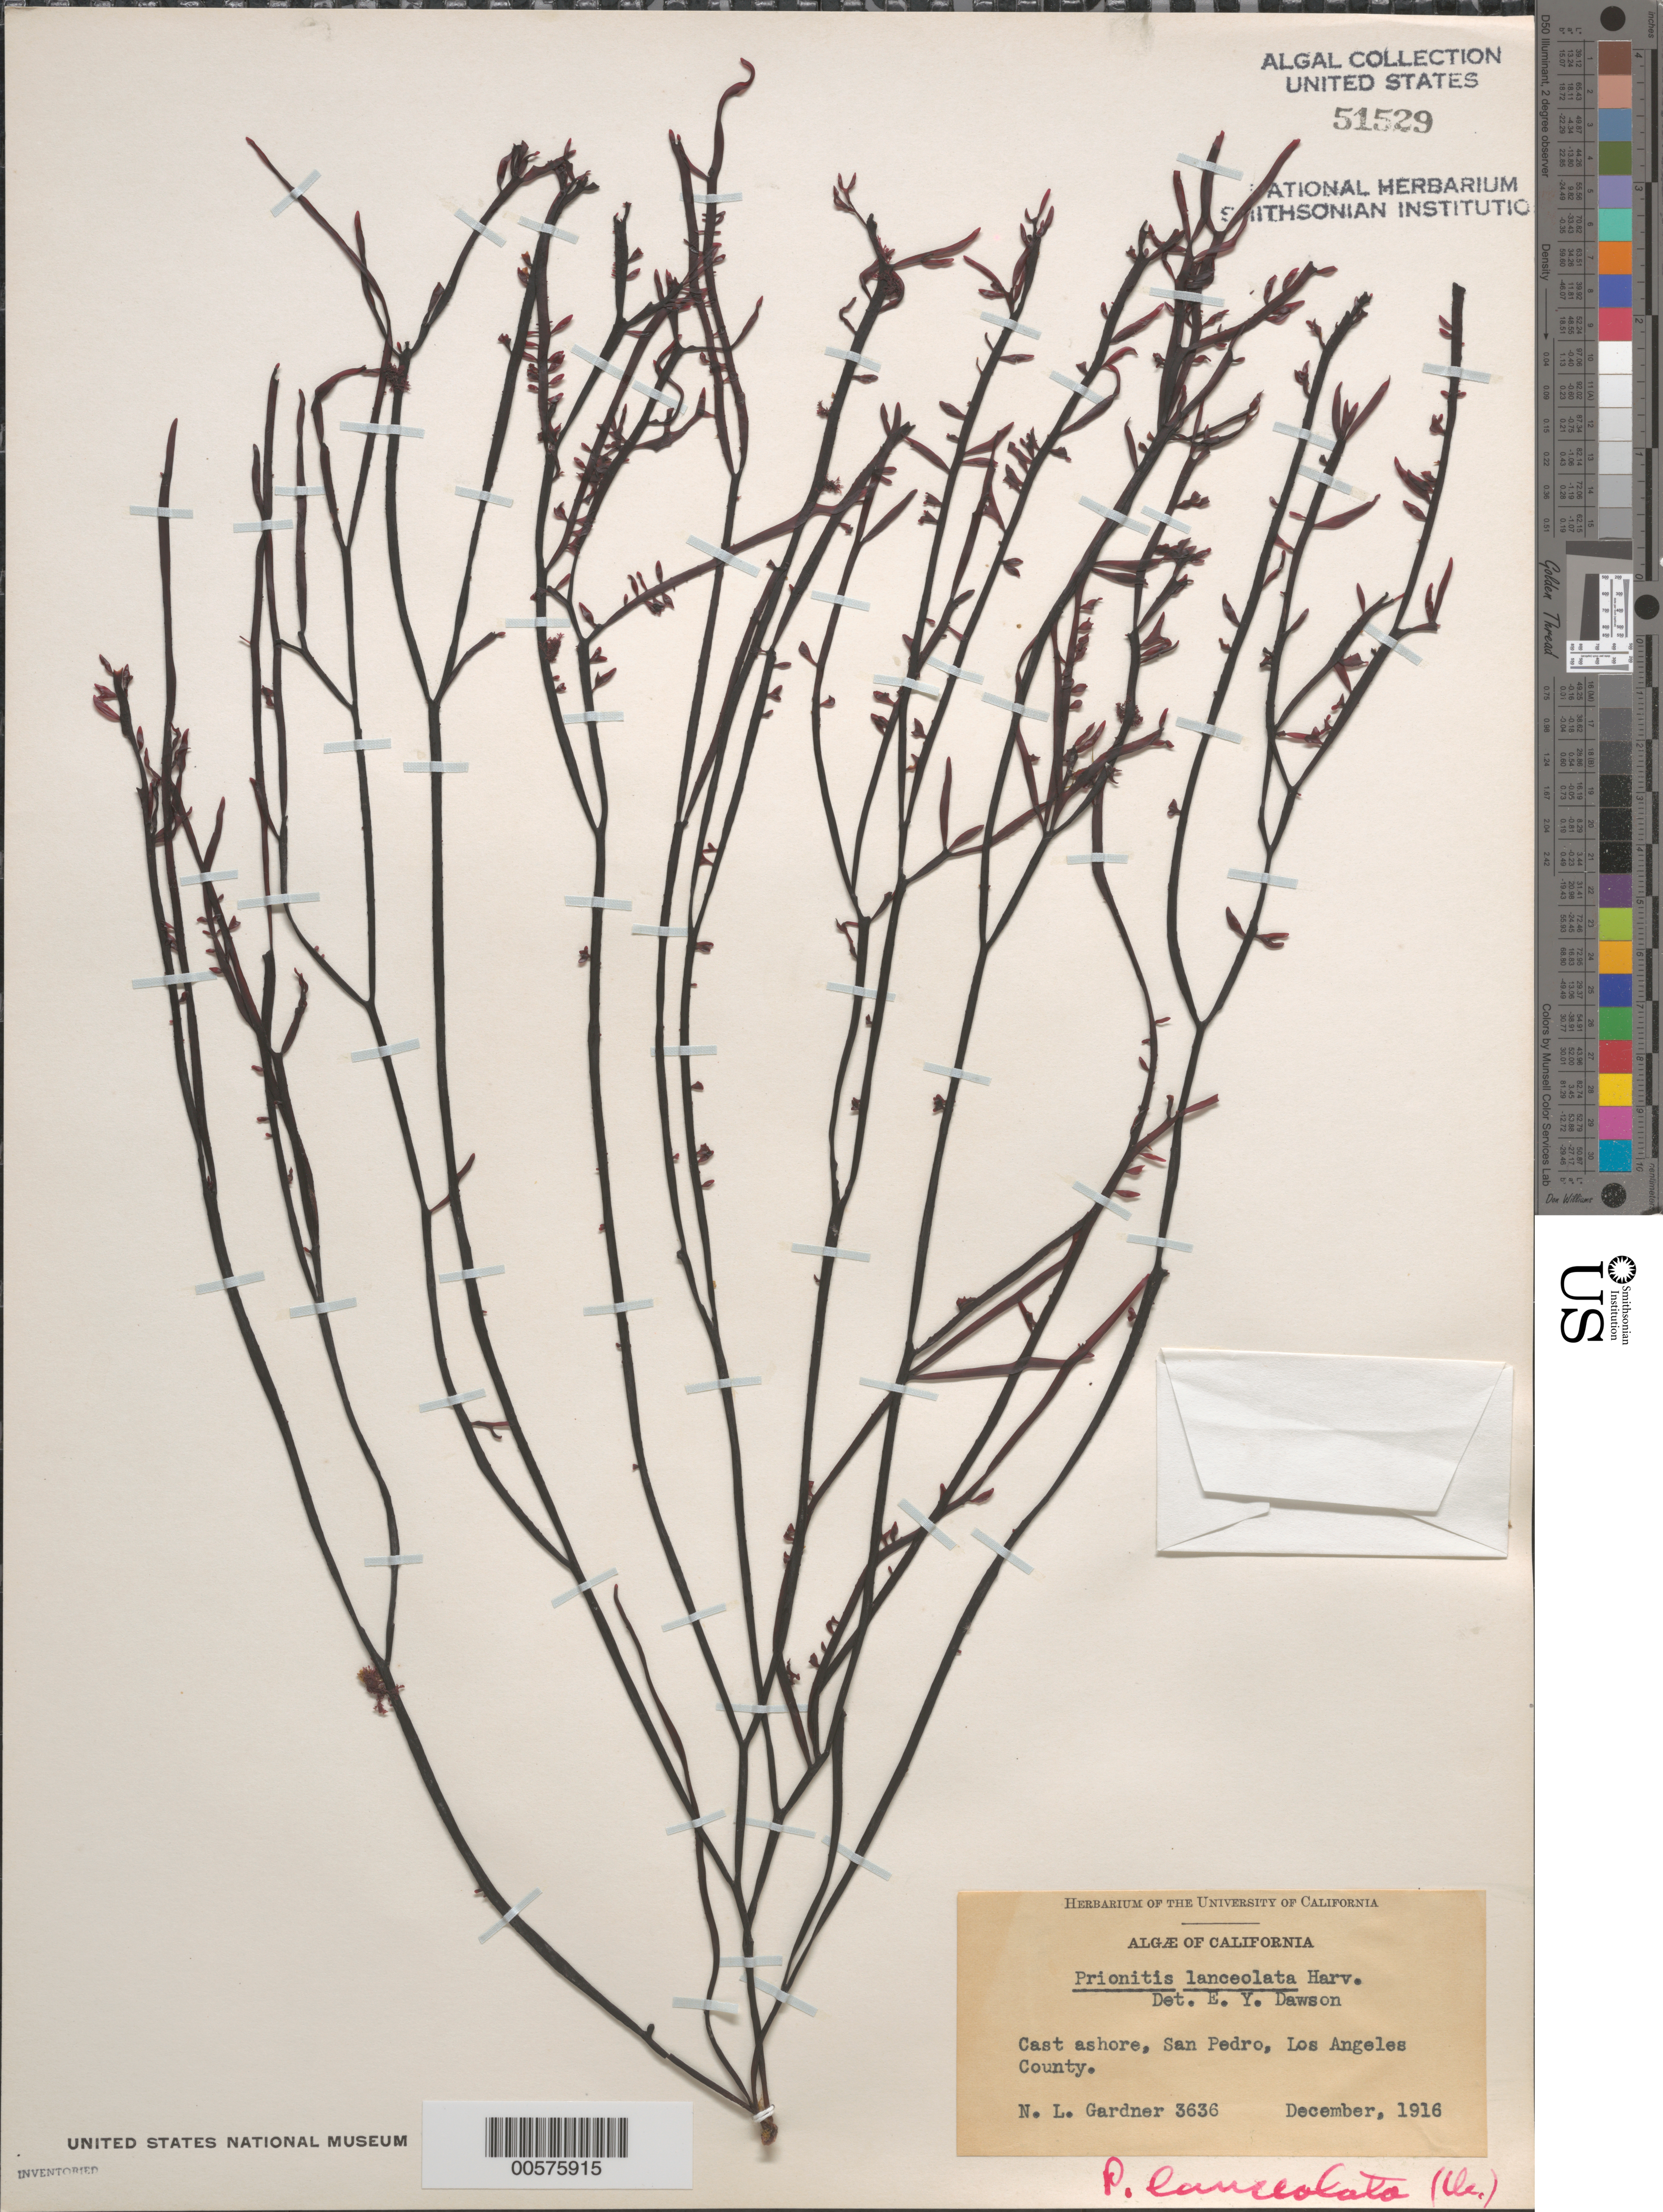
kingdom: Plantae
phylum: Rhodophyta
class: Florideophyceae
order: Cryptonemiales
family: Cryptonemiaceae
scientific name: Prionitis lanceolata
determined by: Dawson, E. Y.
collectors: N. Gardner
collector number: NLG 3636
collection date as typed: Dec 1916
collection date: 1916-12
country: United States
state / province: California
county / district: Los Angeles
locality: San Pedro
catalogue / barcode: US 51529